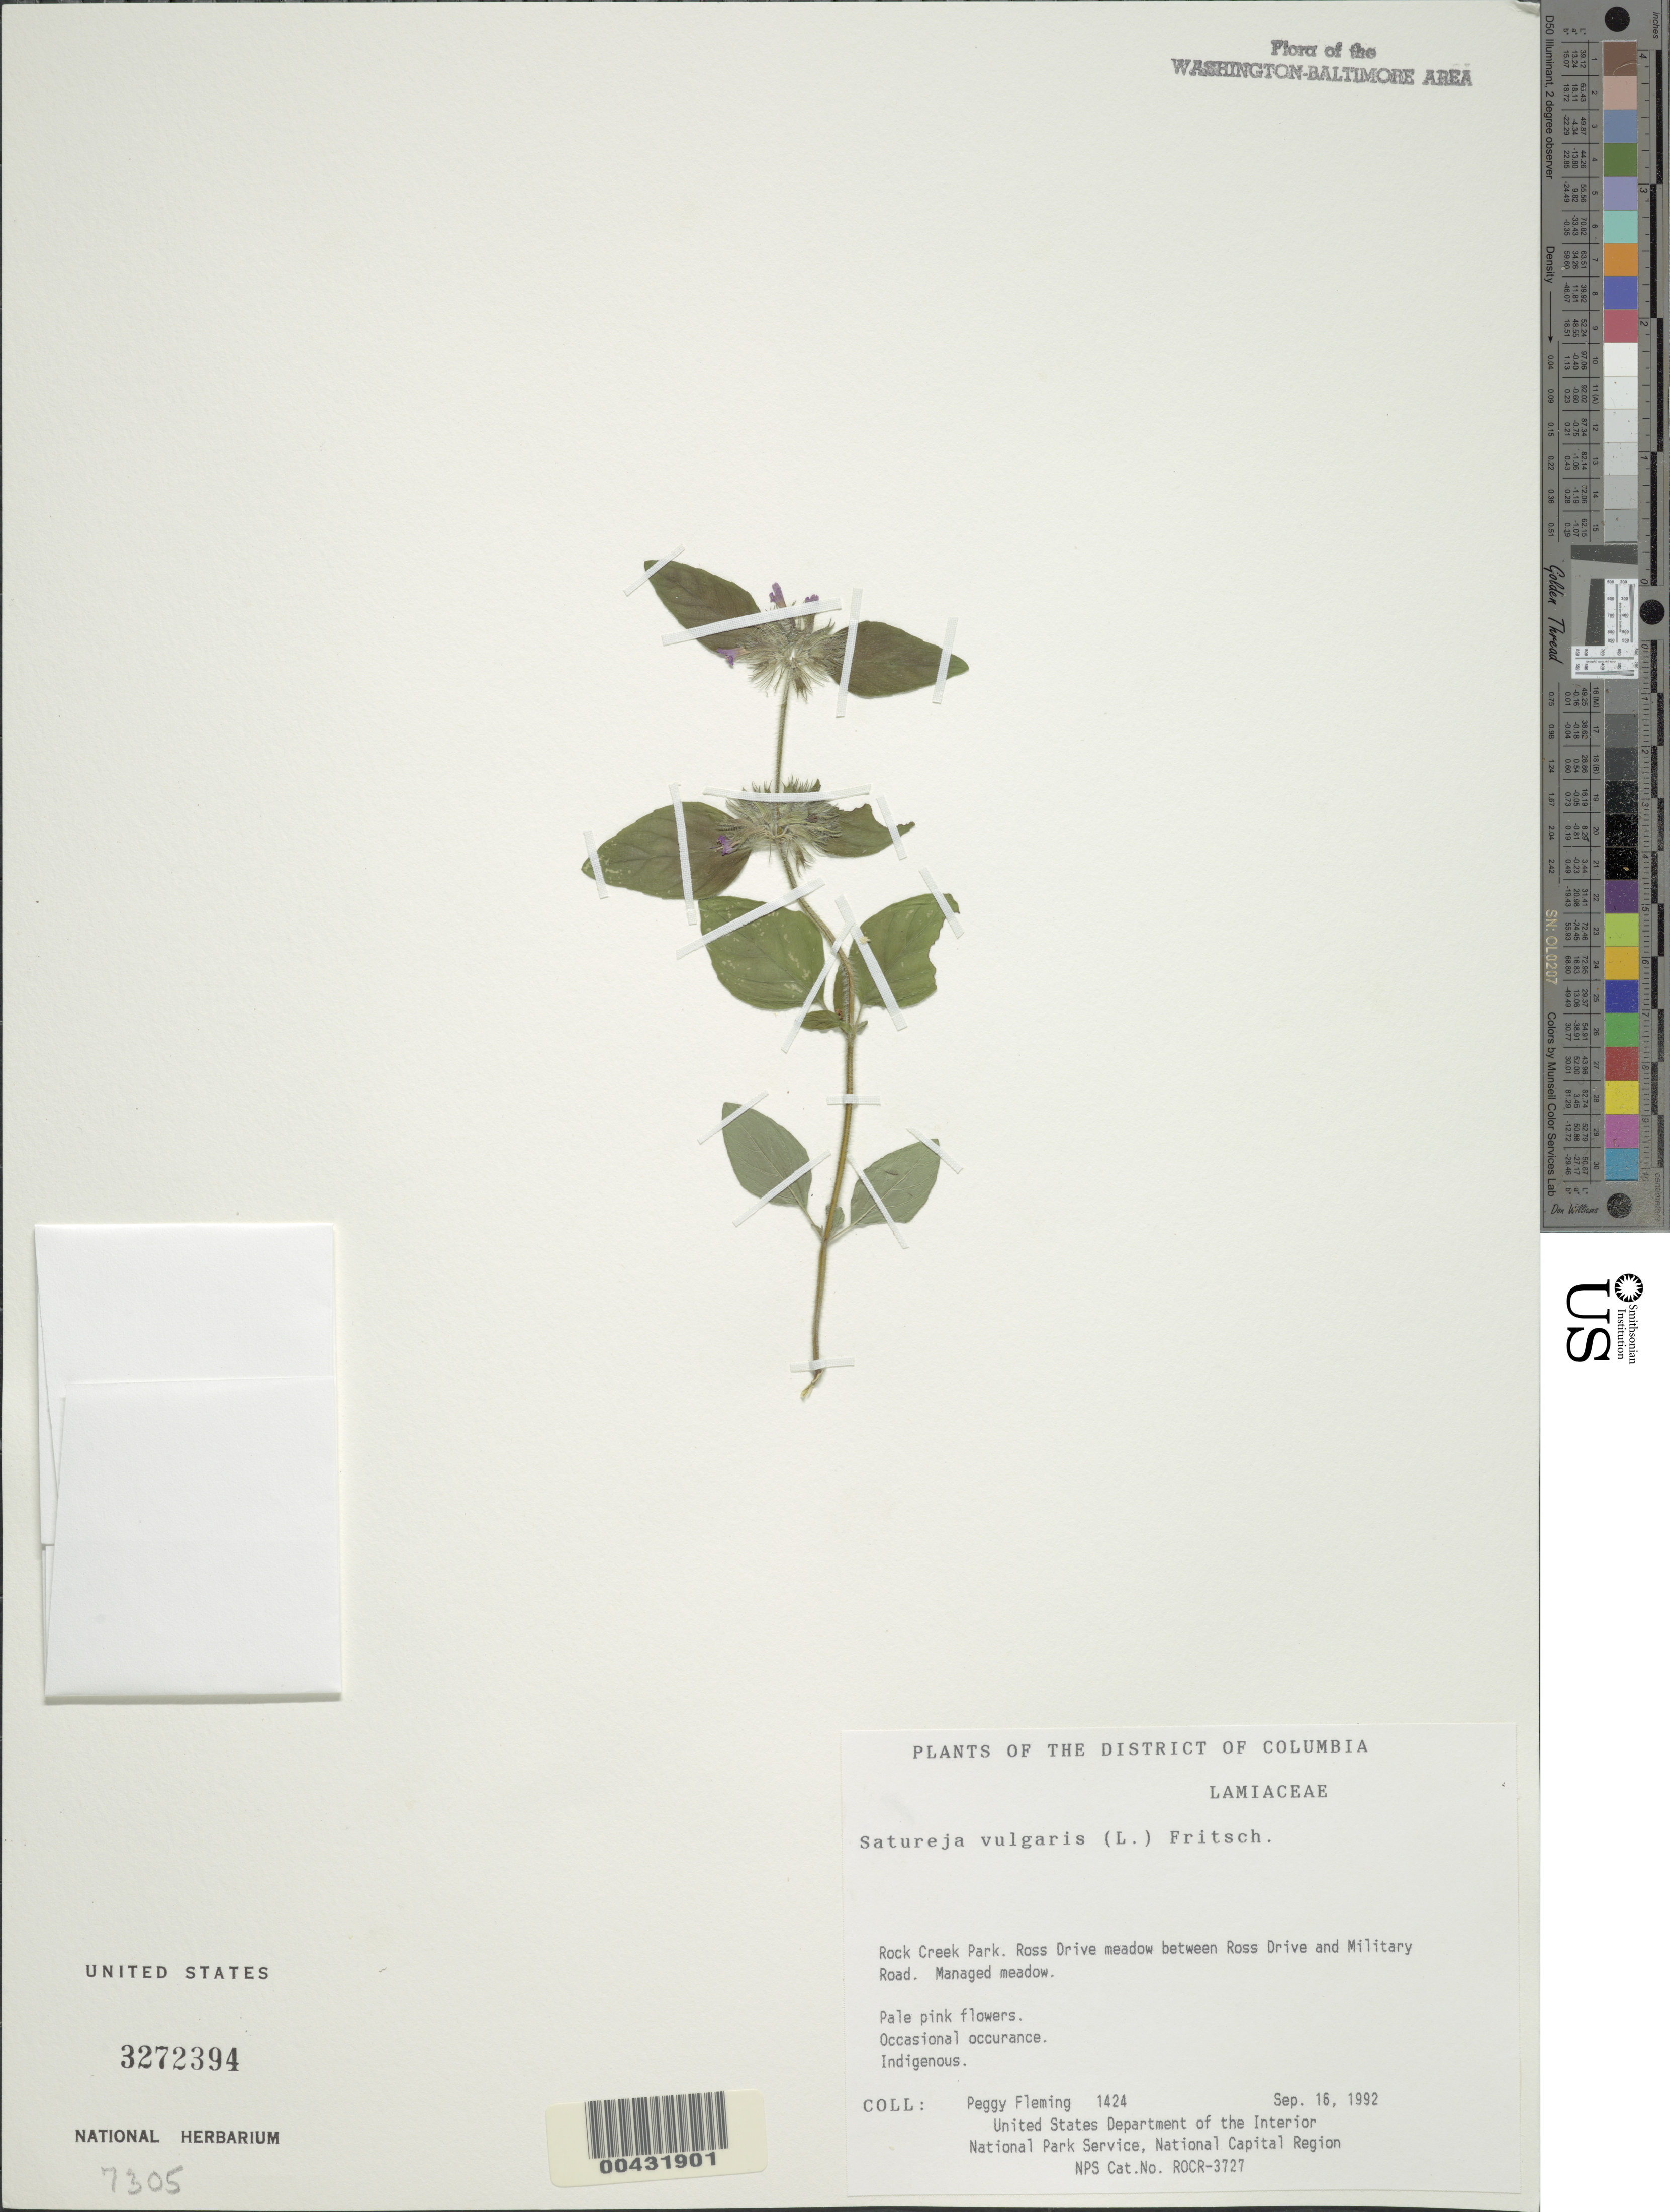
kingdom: Plantae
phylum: Tracheophyta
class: Magnoliopsida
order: Lamiales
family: Lamiaceae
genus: Clinopodium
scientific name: Clinopodium vulgare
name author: L.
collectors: P. Fleming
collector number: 1424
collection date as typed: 16 Sep 1992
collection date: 1992-09-16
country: United States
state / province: District of Columbia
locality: Rock Creek Park, Ross Drive between Ross Drive and Military Road Rock Creek Park and vicinity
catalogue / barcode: US 3272394